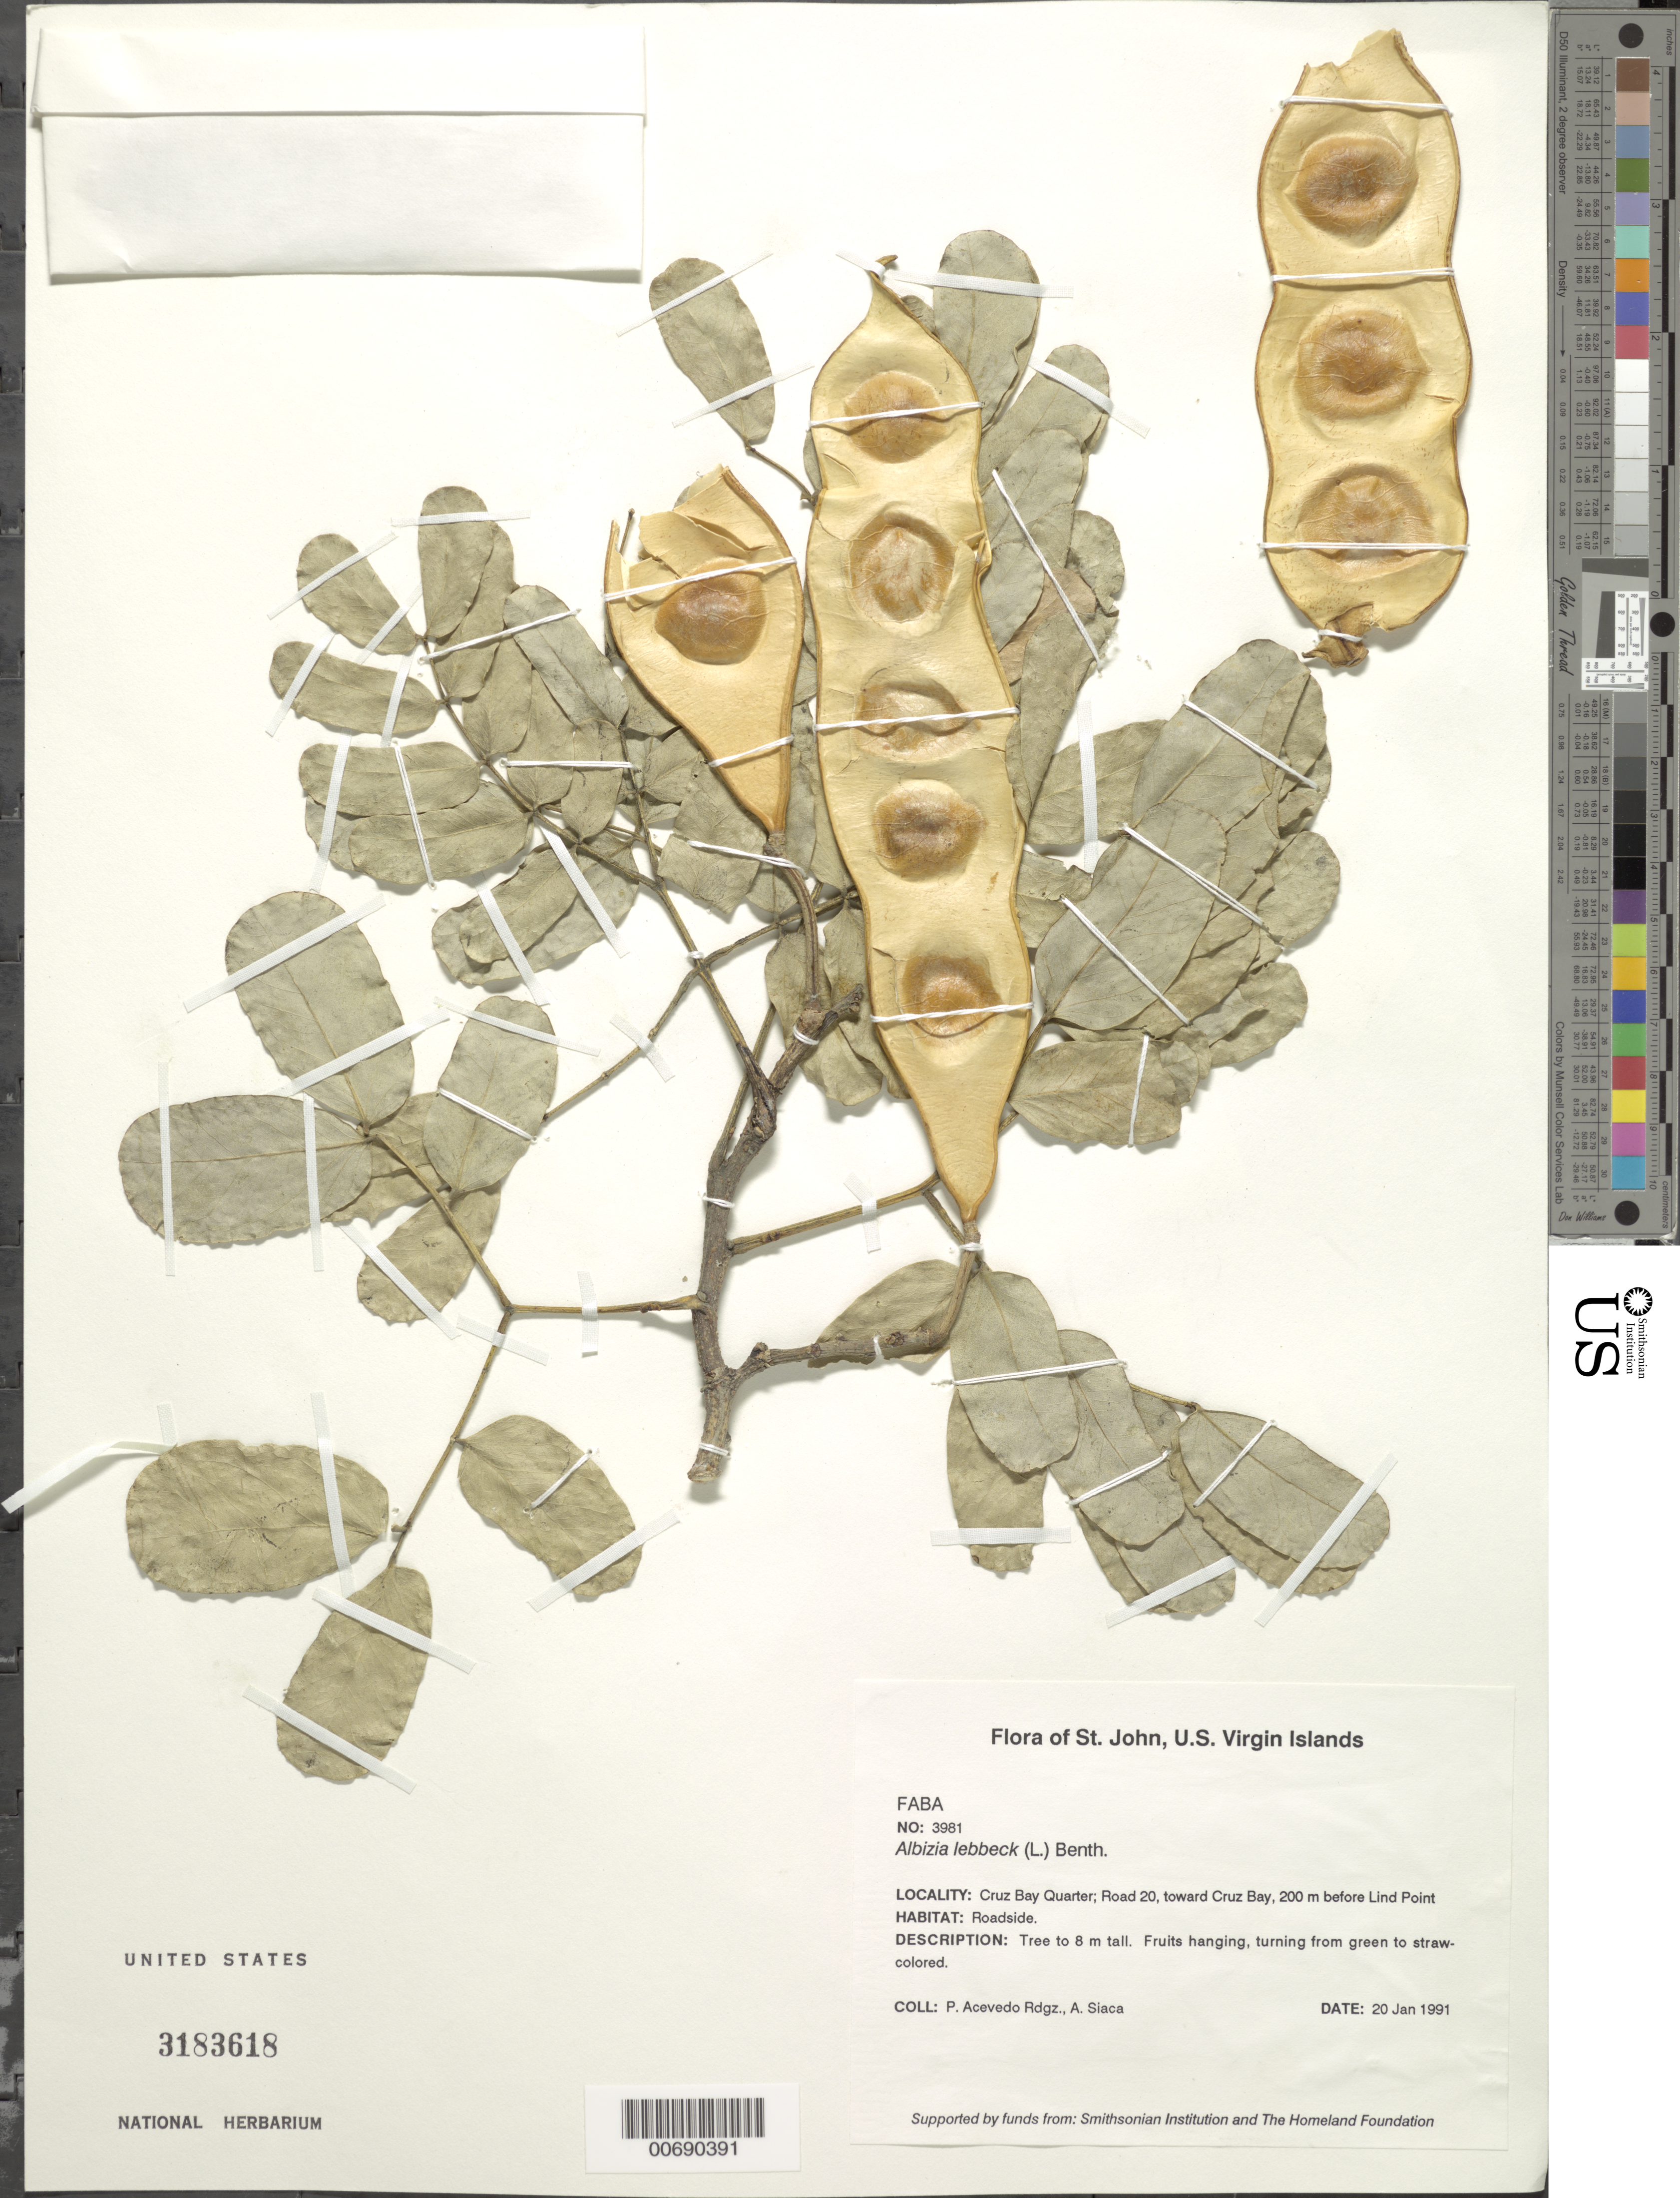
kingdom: Plantae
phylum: Tracheophyta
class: Magnoliopsida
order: Fabales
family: Fabaceae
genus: Albizia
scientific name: Albizia lebbeck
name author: (L.) Benth.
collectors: P. Acevedo-Rodr. & A. Siaca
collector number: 3981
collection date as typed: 20 Jan 1991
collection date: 1991-01-20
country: U.S. Virgin Islands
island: St. John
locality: Cruz Bay Quarter; Road 20, toward Cruz Bay, 200 m before Lind Point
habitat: Roadside.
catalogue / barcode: US 3183618